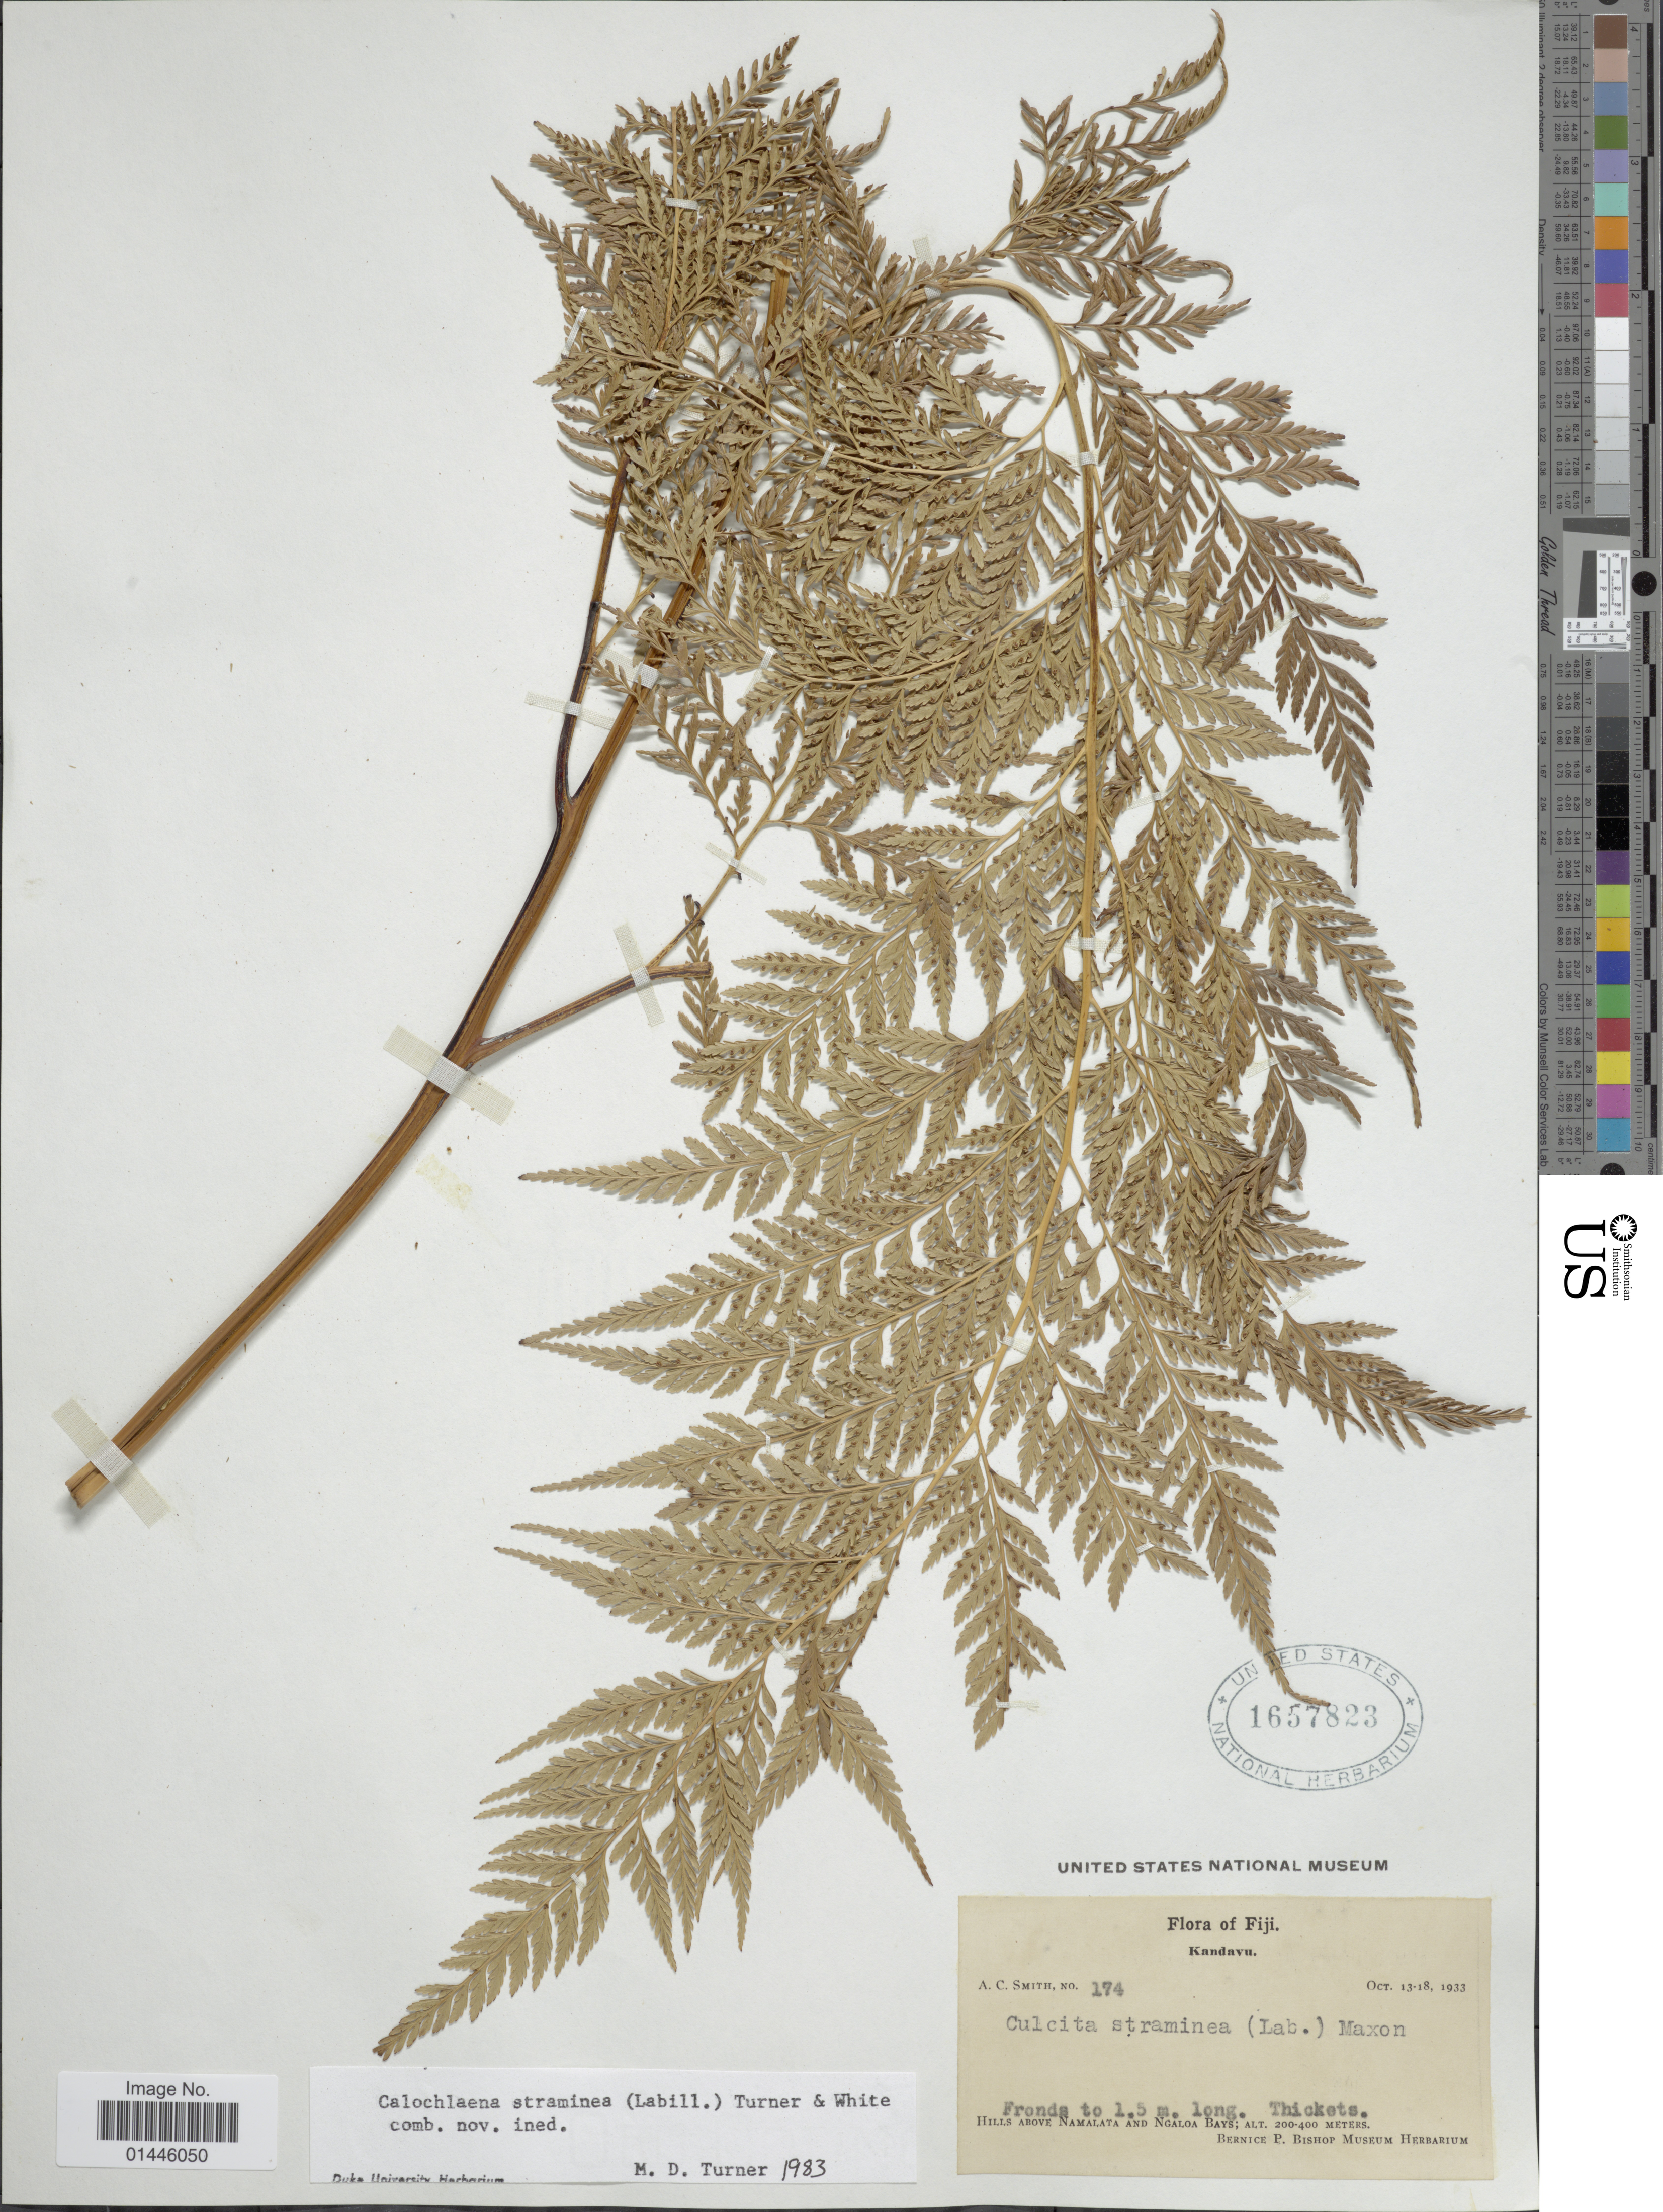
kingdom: Plantae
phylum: Tracheophyta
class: Polypodiopsida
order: Cyatheales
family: Dicksoniaceae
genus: Calochlaena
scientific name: Calochlaena straminea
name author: (Labill.) M.D. Turner & R.A. White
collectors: A. C. Smith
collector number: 174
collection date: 1933-10-13/1933-10-18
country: Fiji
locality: Kandavu, hills above Namalata and Ngaloa Bays.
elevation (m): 200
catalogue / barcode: US 1657823